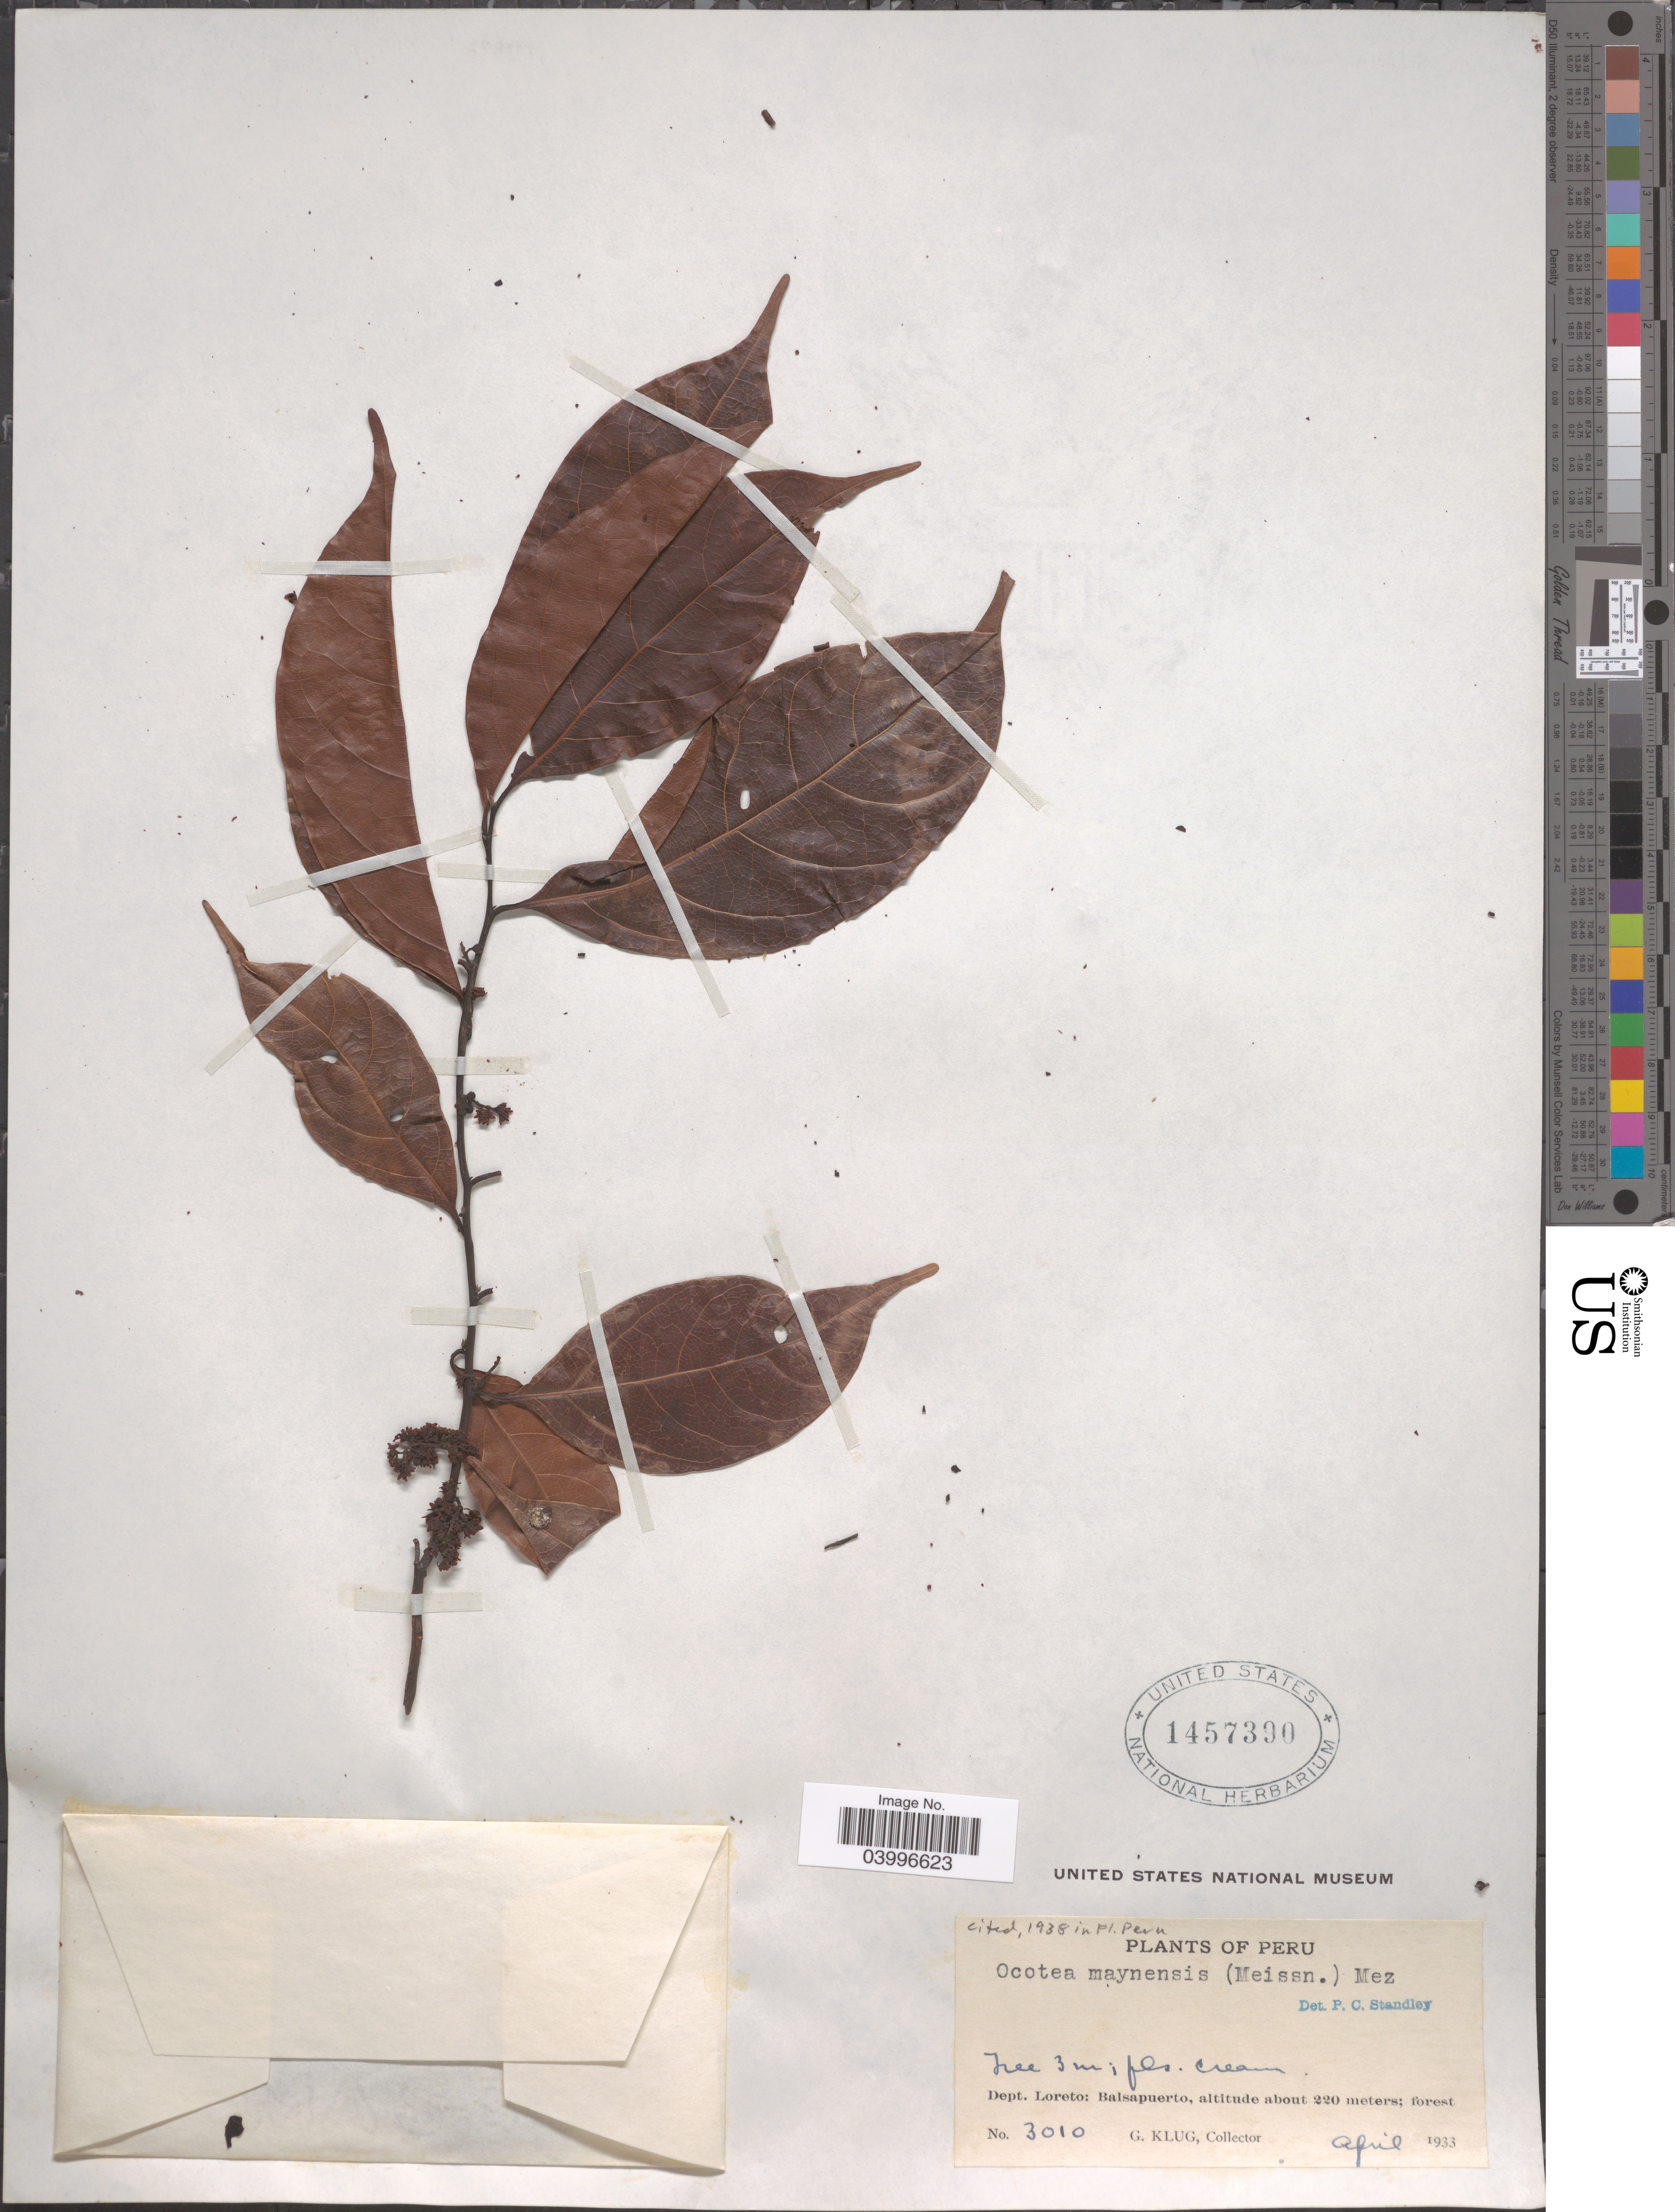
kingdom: Plantae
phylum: Tracheophyta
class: Magnoliopsida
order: Laurales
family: Lauraceae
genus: Ocotea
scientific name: Ocotea maynensis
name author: (Meisn.) Mez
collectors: G. Klug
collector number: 3010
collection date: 1933-04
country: Peru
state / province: Loreto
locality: Dept. Loreto: Balsapuerto.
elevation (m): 220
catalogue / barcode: US 1457390